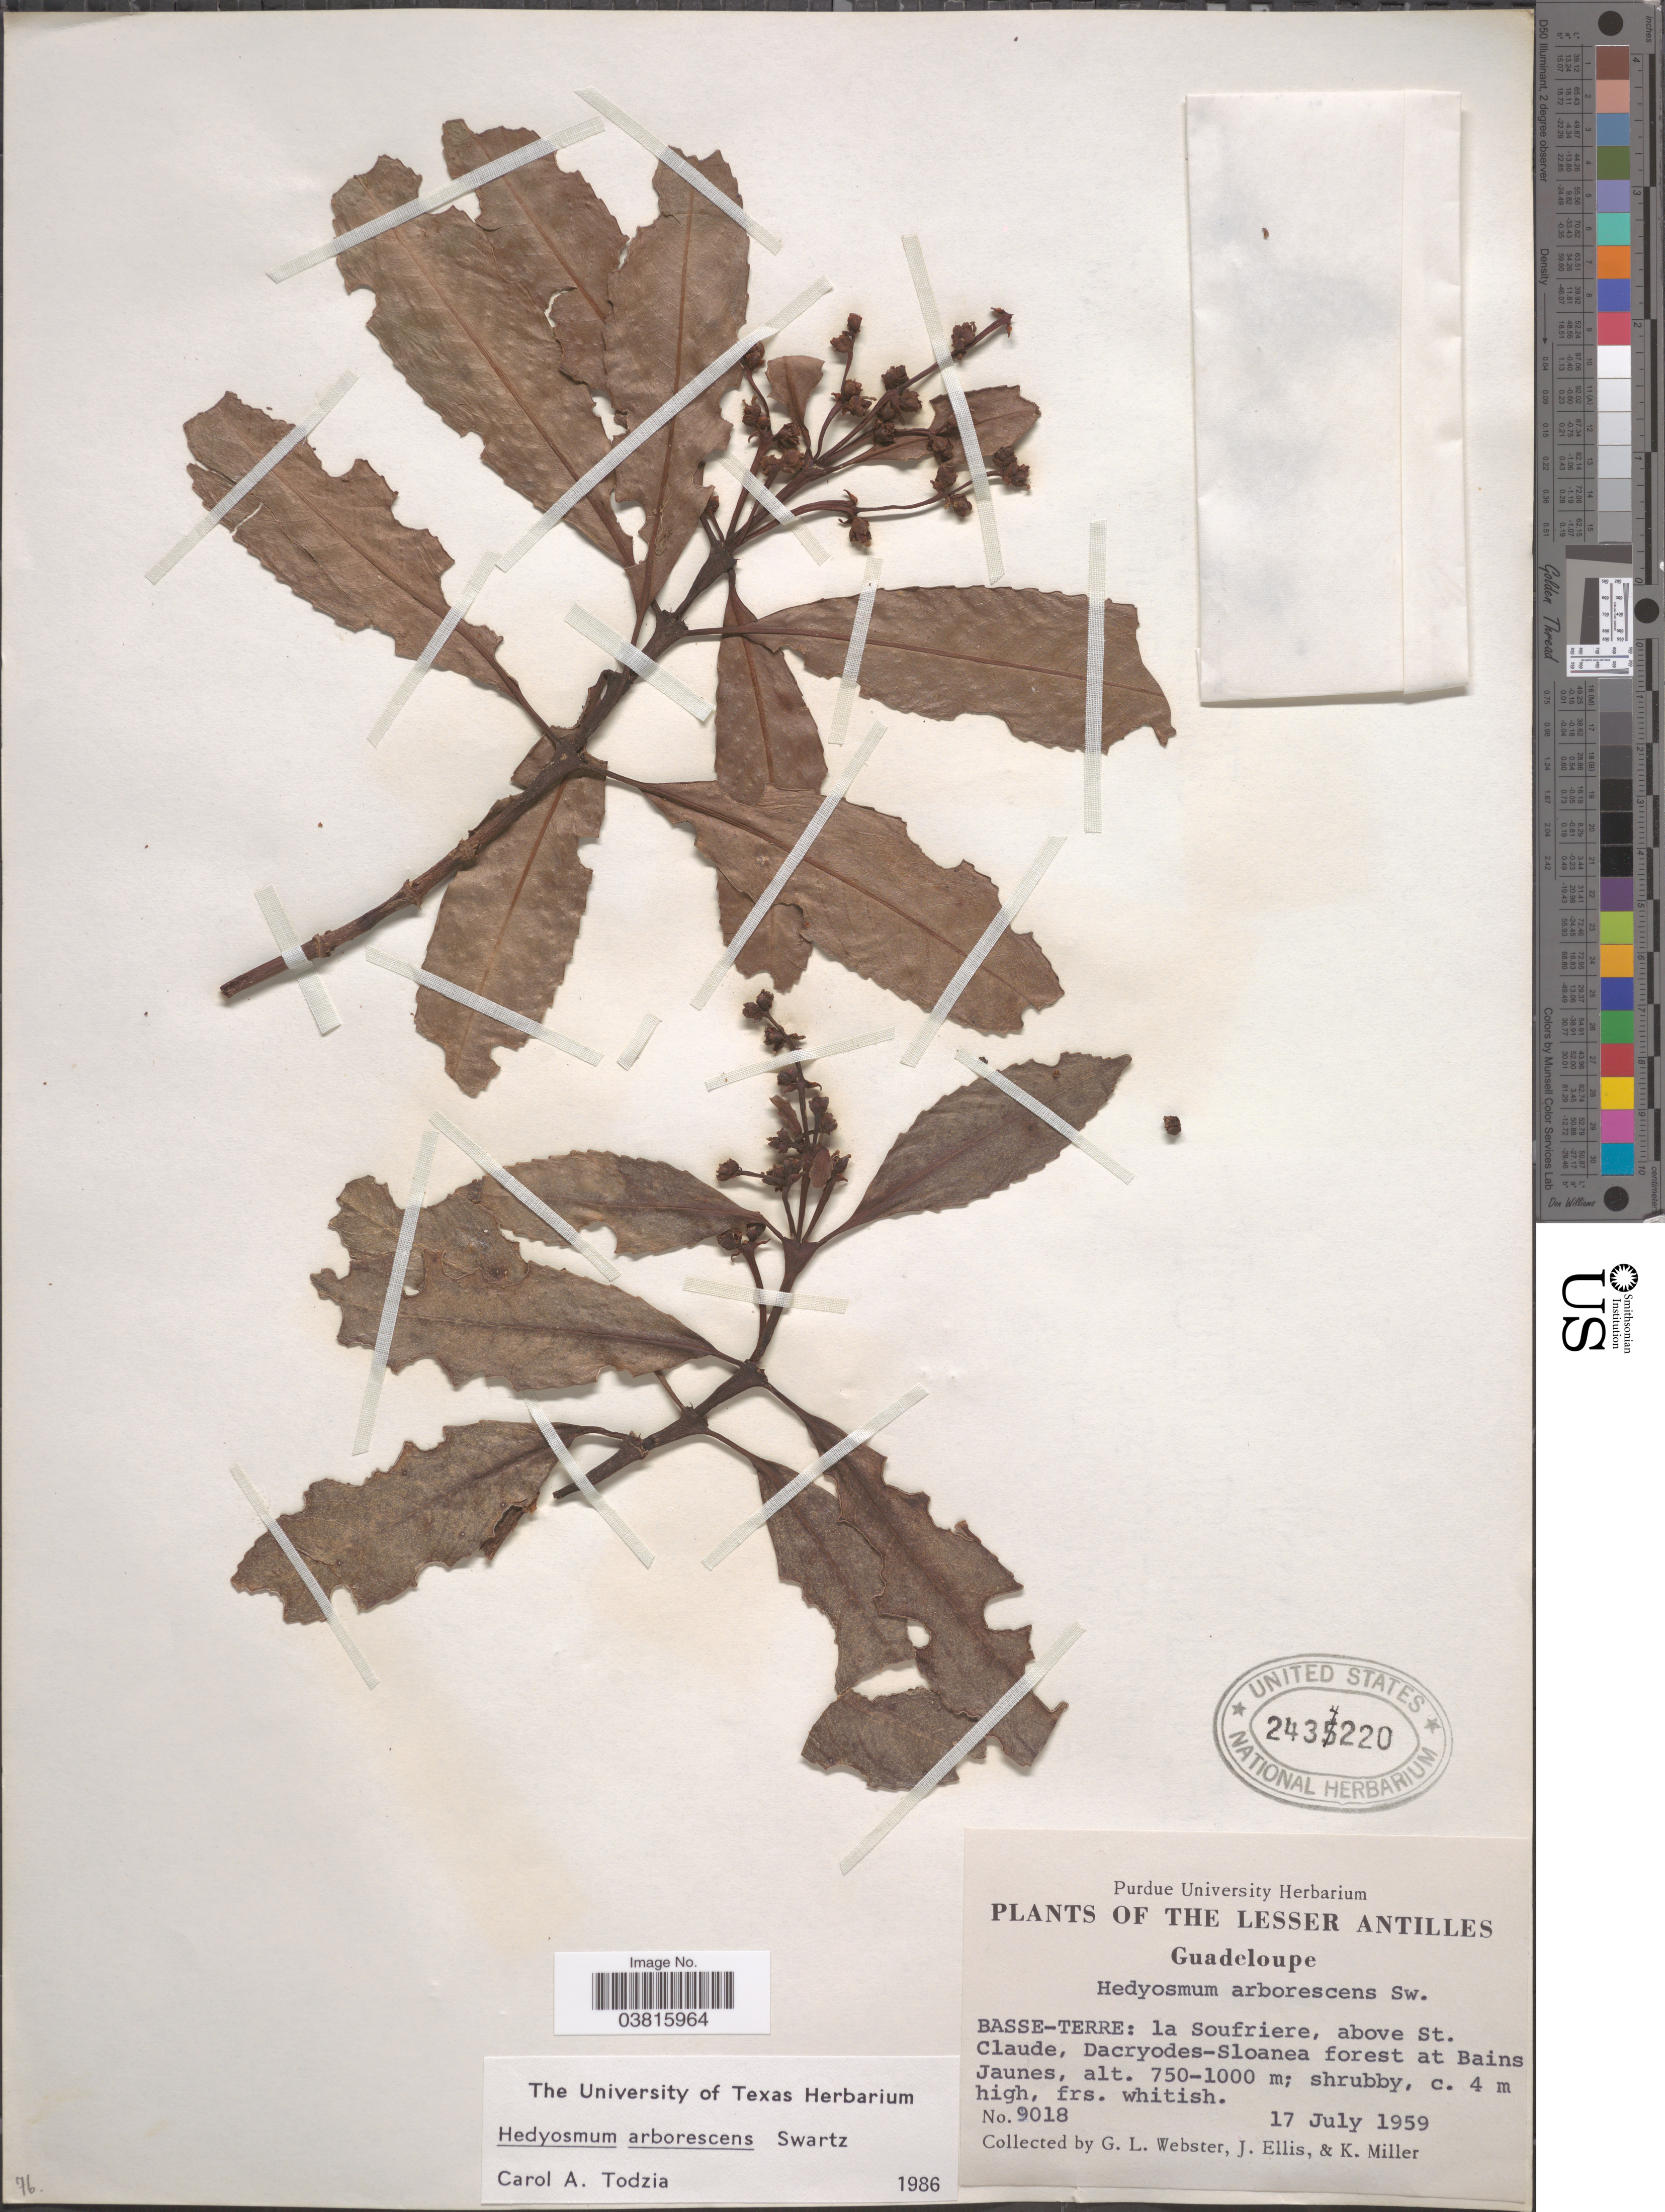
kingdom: Plantae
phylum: Tracheophyta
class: Magnoliopsida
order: Chloranthales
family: Chloranthaceae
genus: Hedyosmum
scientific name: Hedyosmum arborescens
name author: Sw.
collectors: G. L. Webster, J. Ellis & K. Miller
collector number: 9018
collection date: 1959-07-17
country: Guadeloupe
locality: The Lesser Antilles. Basse-Terre; la Soufriere, above St. Claude, Dacryodes-Sloanea forest at Baines Haunes.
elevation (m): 750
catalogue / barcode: US 2434220